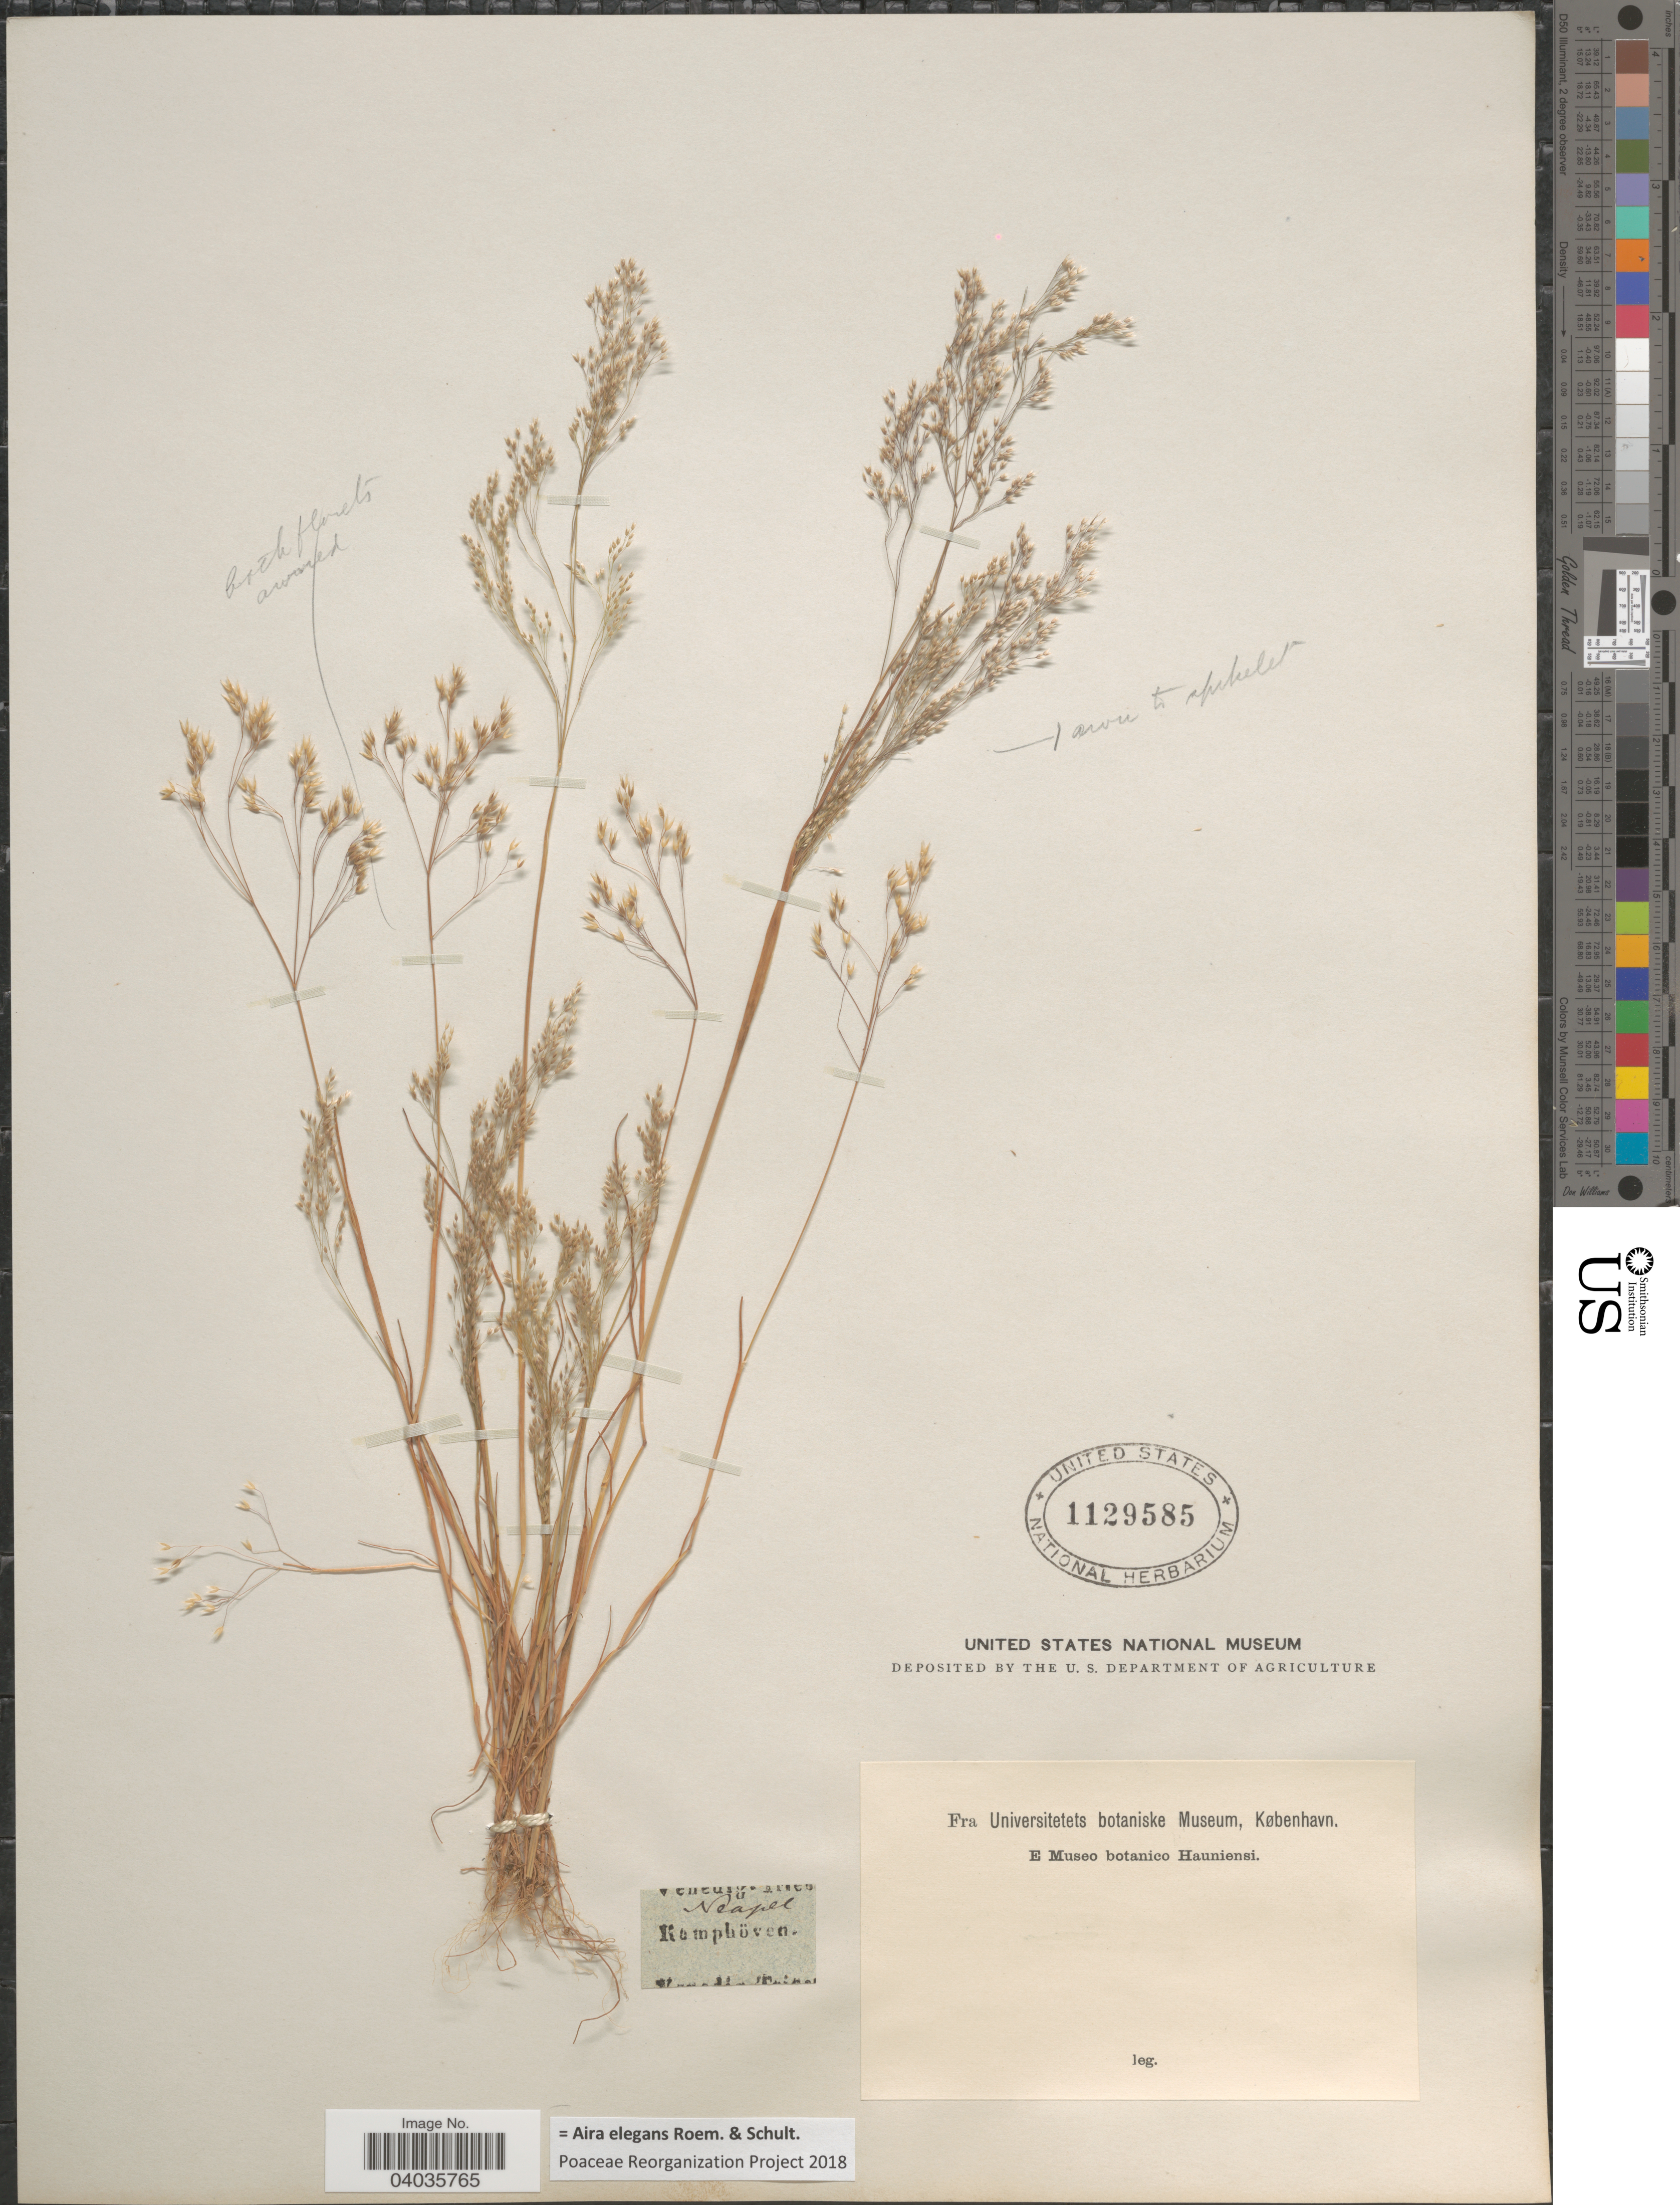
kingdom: Plantae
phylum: Tracheophyta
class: Liliopsida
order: Poales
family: Poaceae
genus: Aira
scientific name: Aira elegans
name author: L.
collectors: Kamphöven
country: Italy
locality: Neapel.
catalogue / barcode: US 1129585